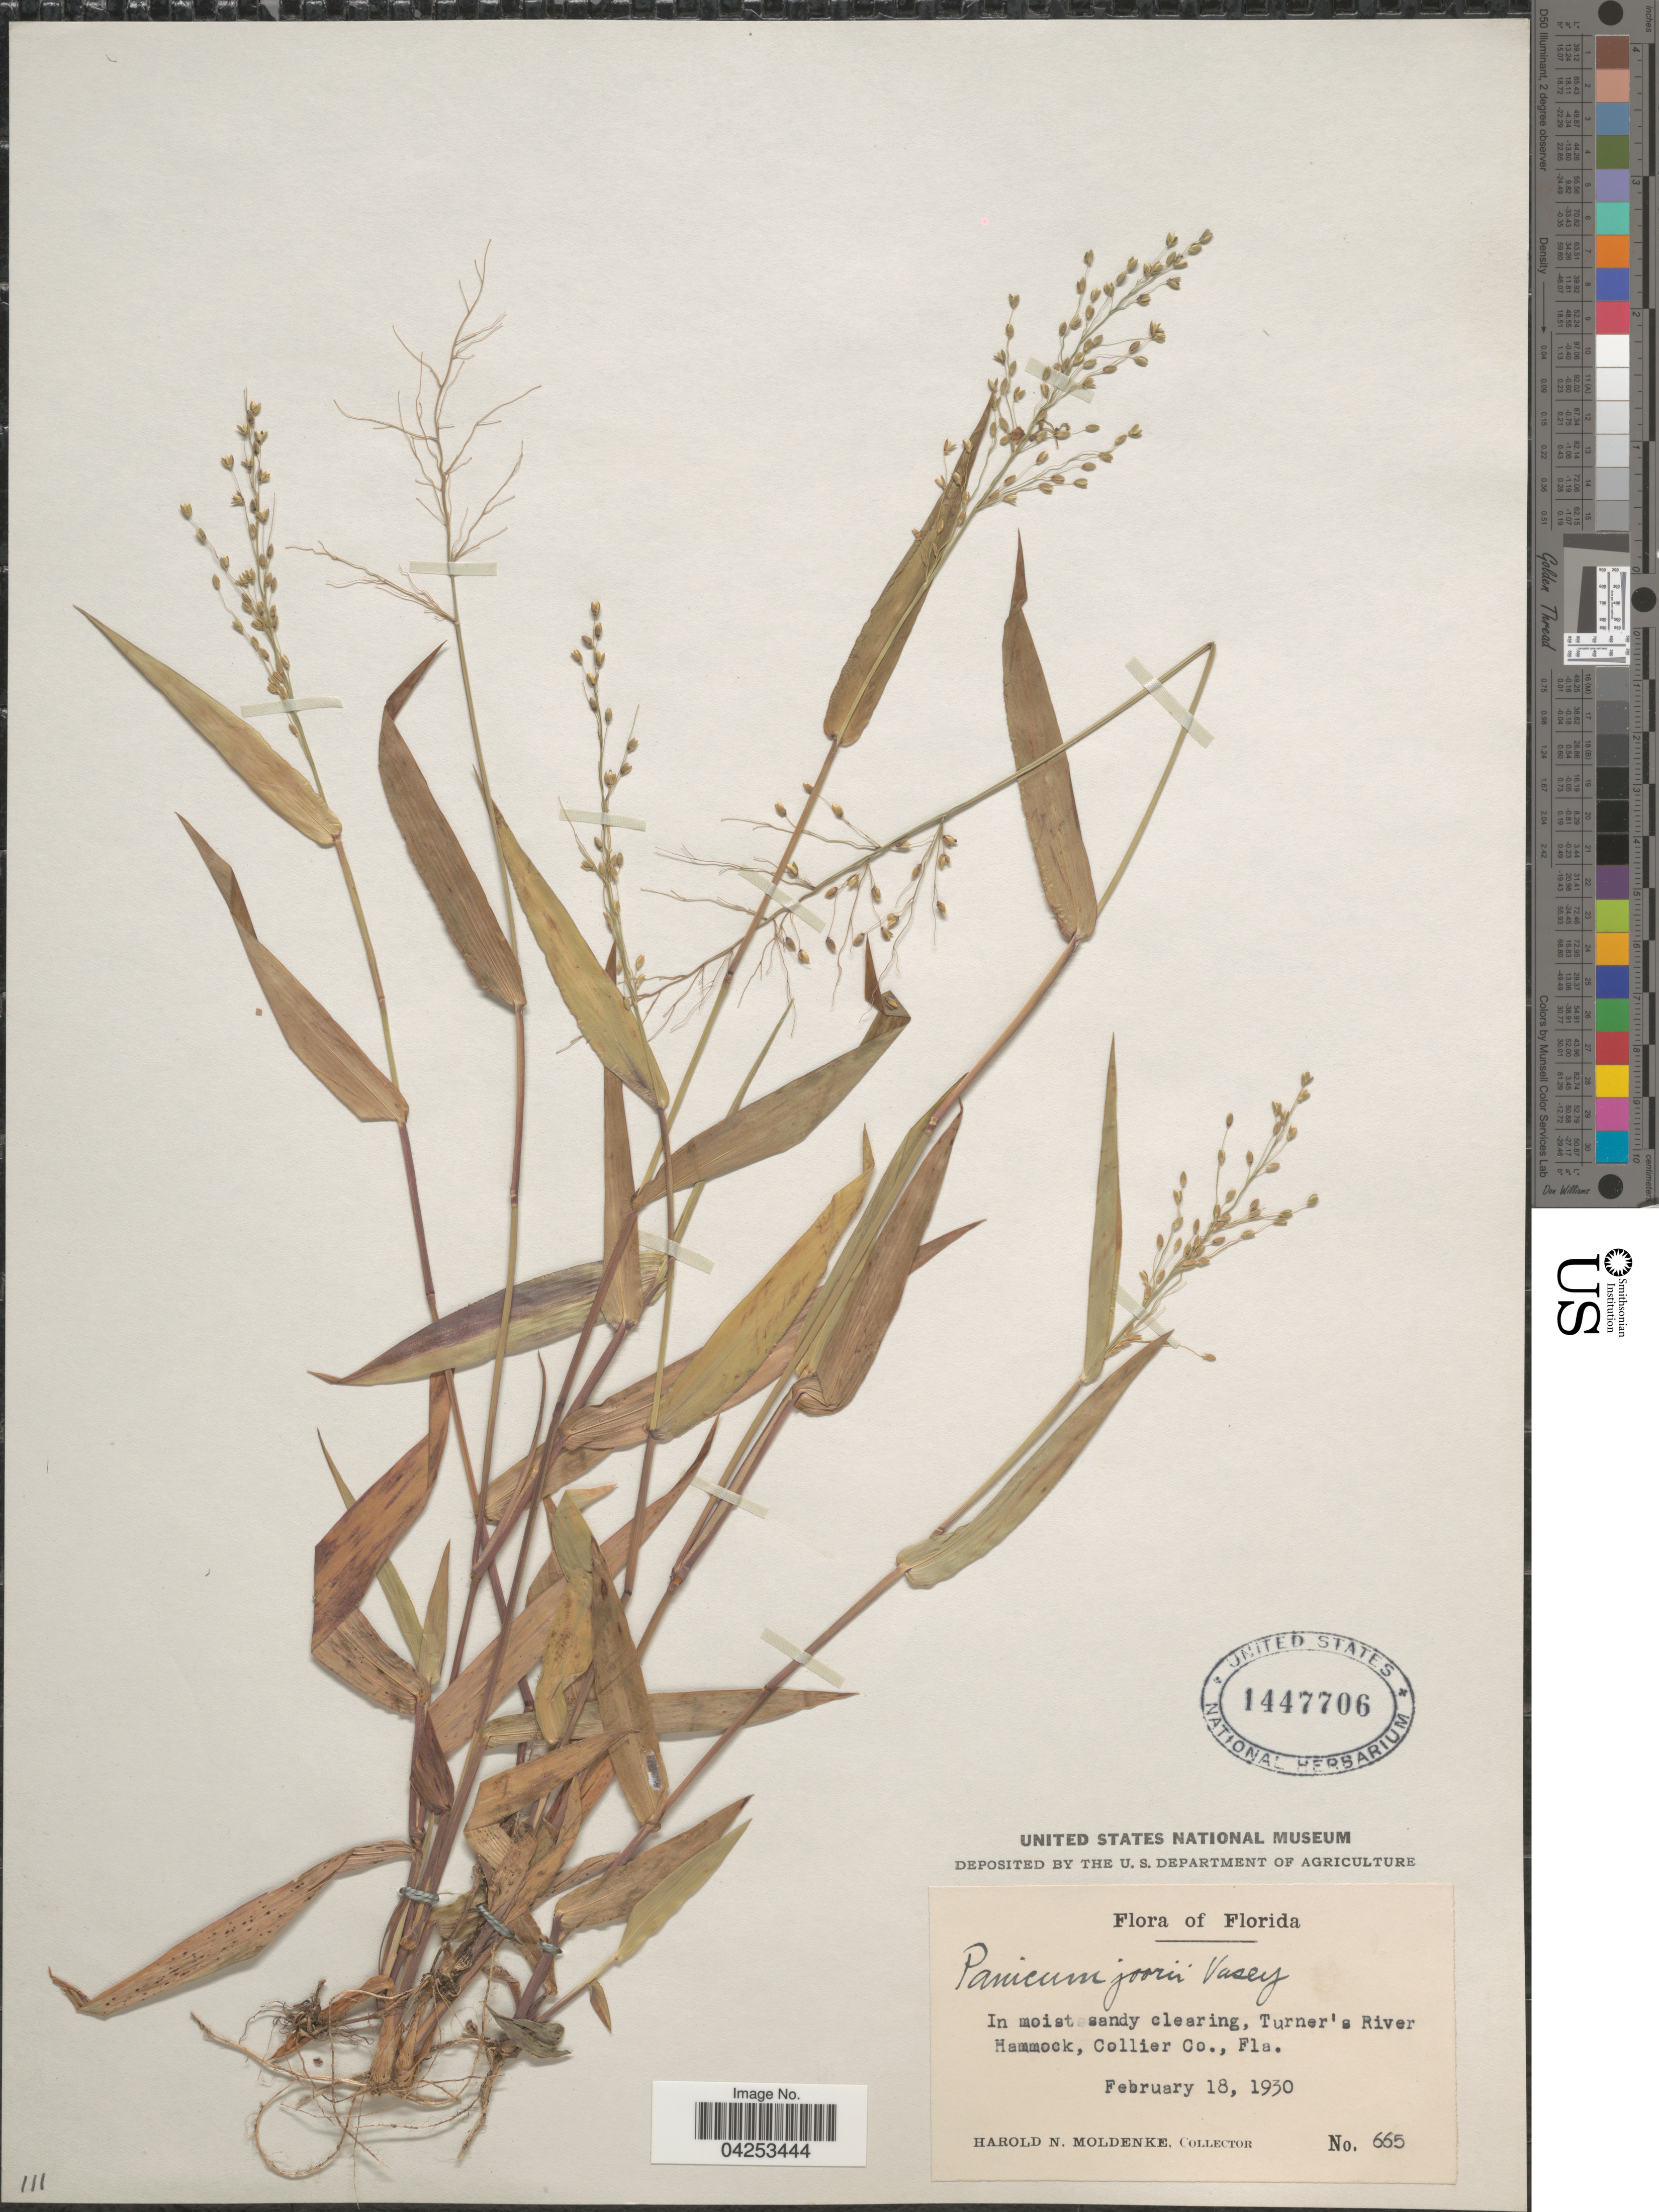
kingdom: Plantae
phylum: Tracheophyta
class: Liliopsida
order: Poales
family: Poaceae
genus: Dichanthelium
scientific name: Dichanthelium commutatum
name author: (Schult.) Gould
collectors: H. N. Moldenke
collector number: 665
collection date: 1930-02-18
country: United States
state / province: Florida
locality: In moist sandy clearing, Turner's River Hammock, Collier Co.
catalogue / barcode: US 1447706